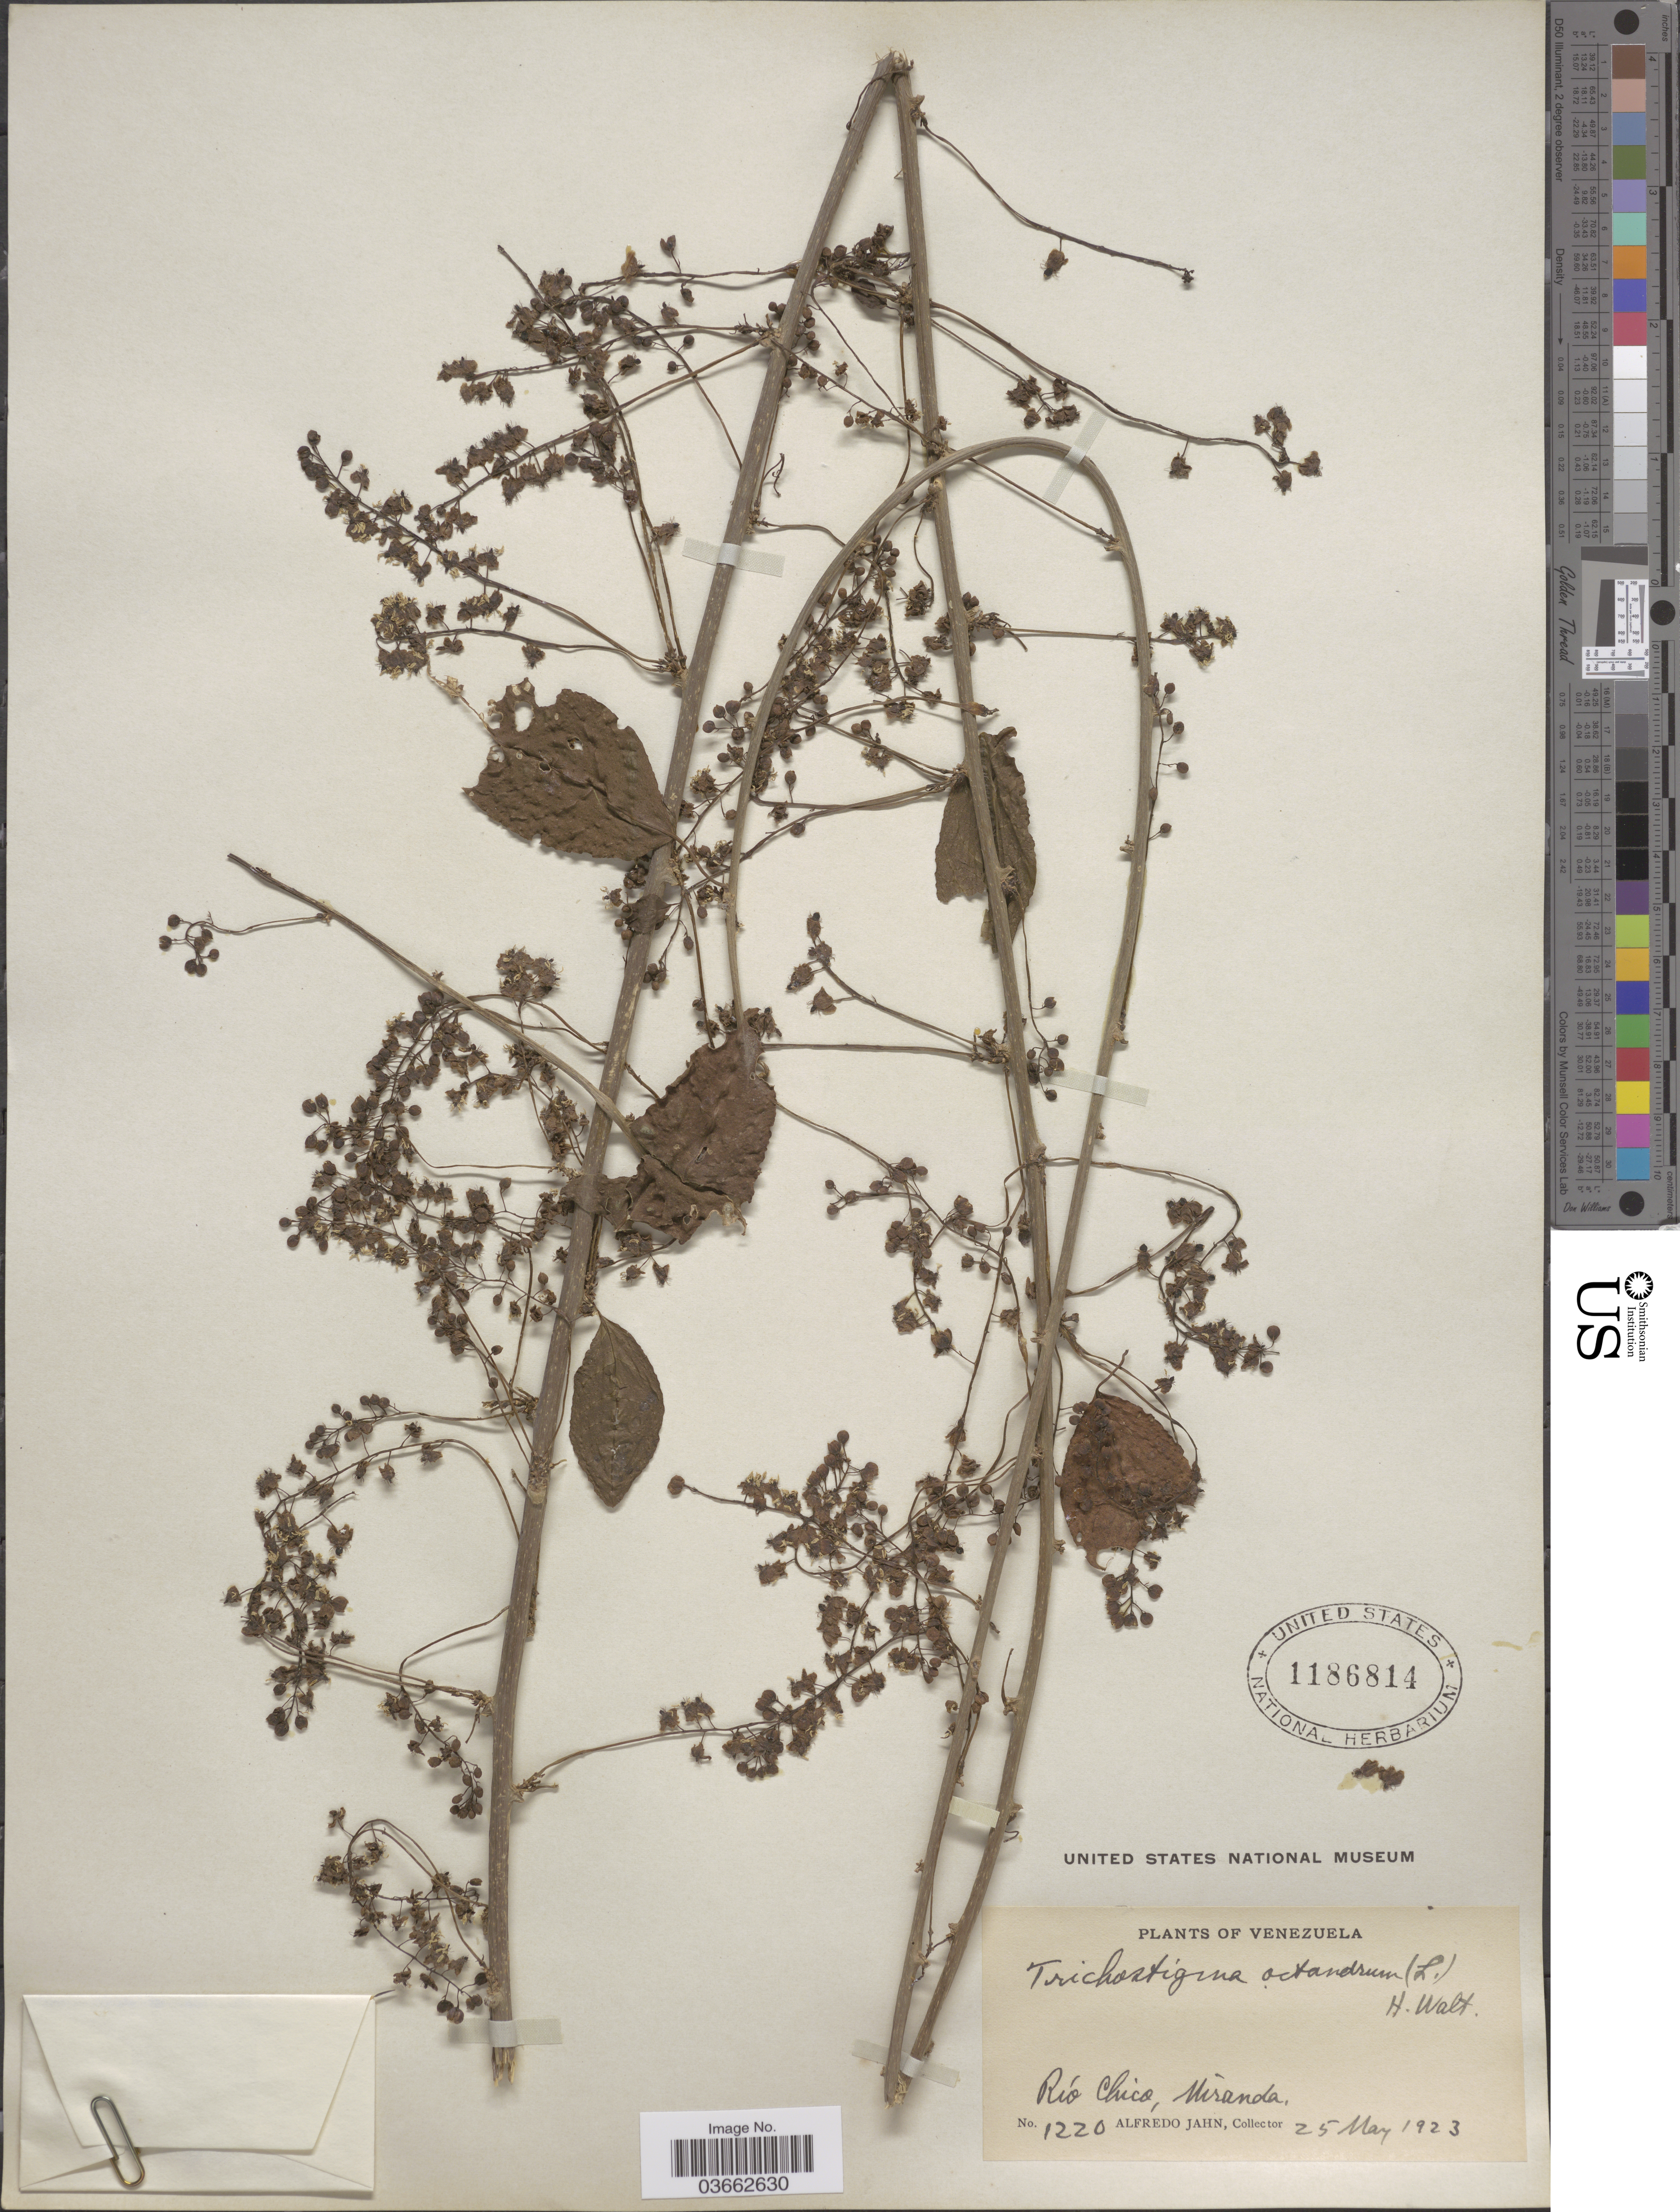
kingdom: Plantae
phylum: Tracheophyta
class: Magnoliopsida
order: Caryophyllales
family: Phytolaccaceae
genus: Trichostigma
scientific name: Trichostigma octandrum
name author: (L.) H. Walter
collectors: A. Jahn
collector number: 1220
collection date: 1923-05-25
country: Venezuela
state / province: Miranda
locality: Río Chico.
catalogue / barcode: US 1186814